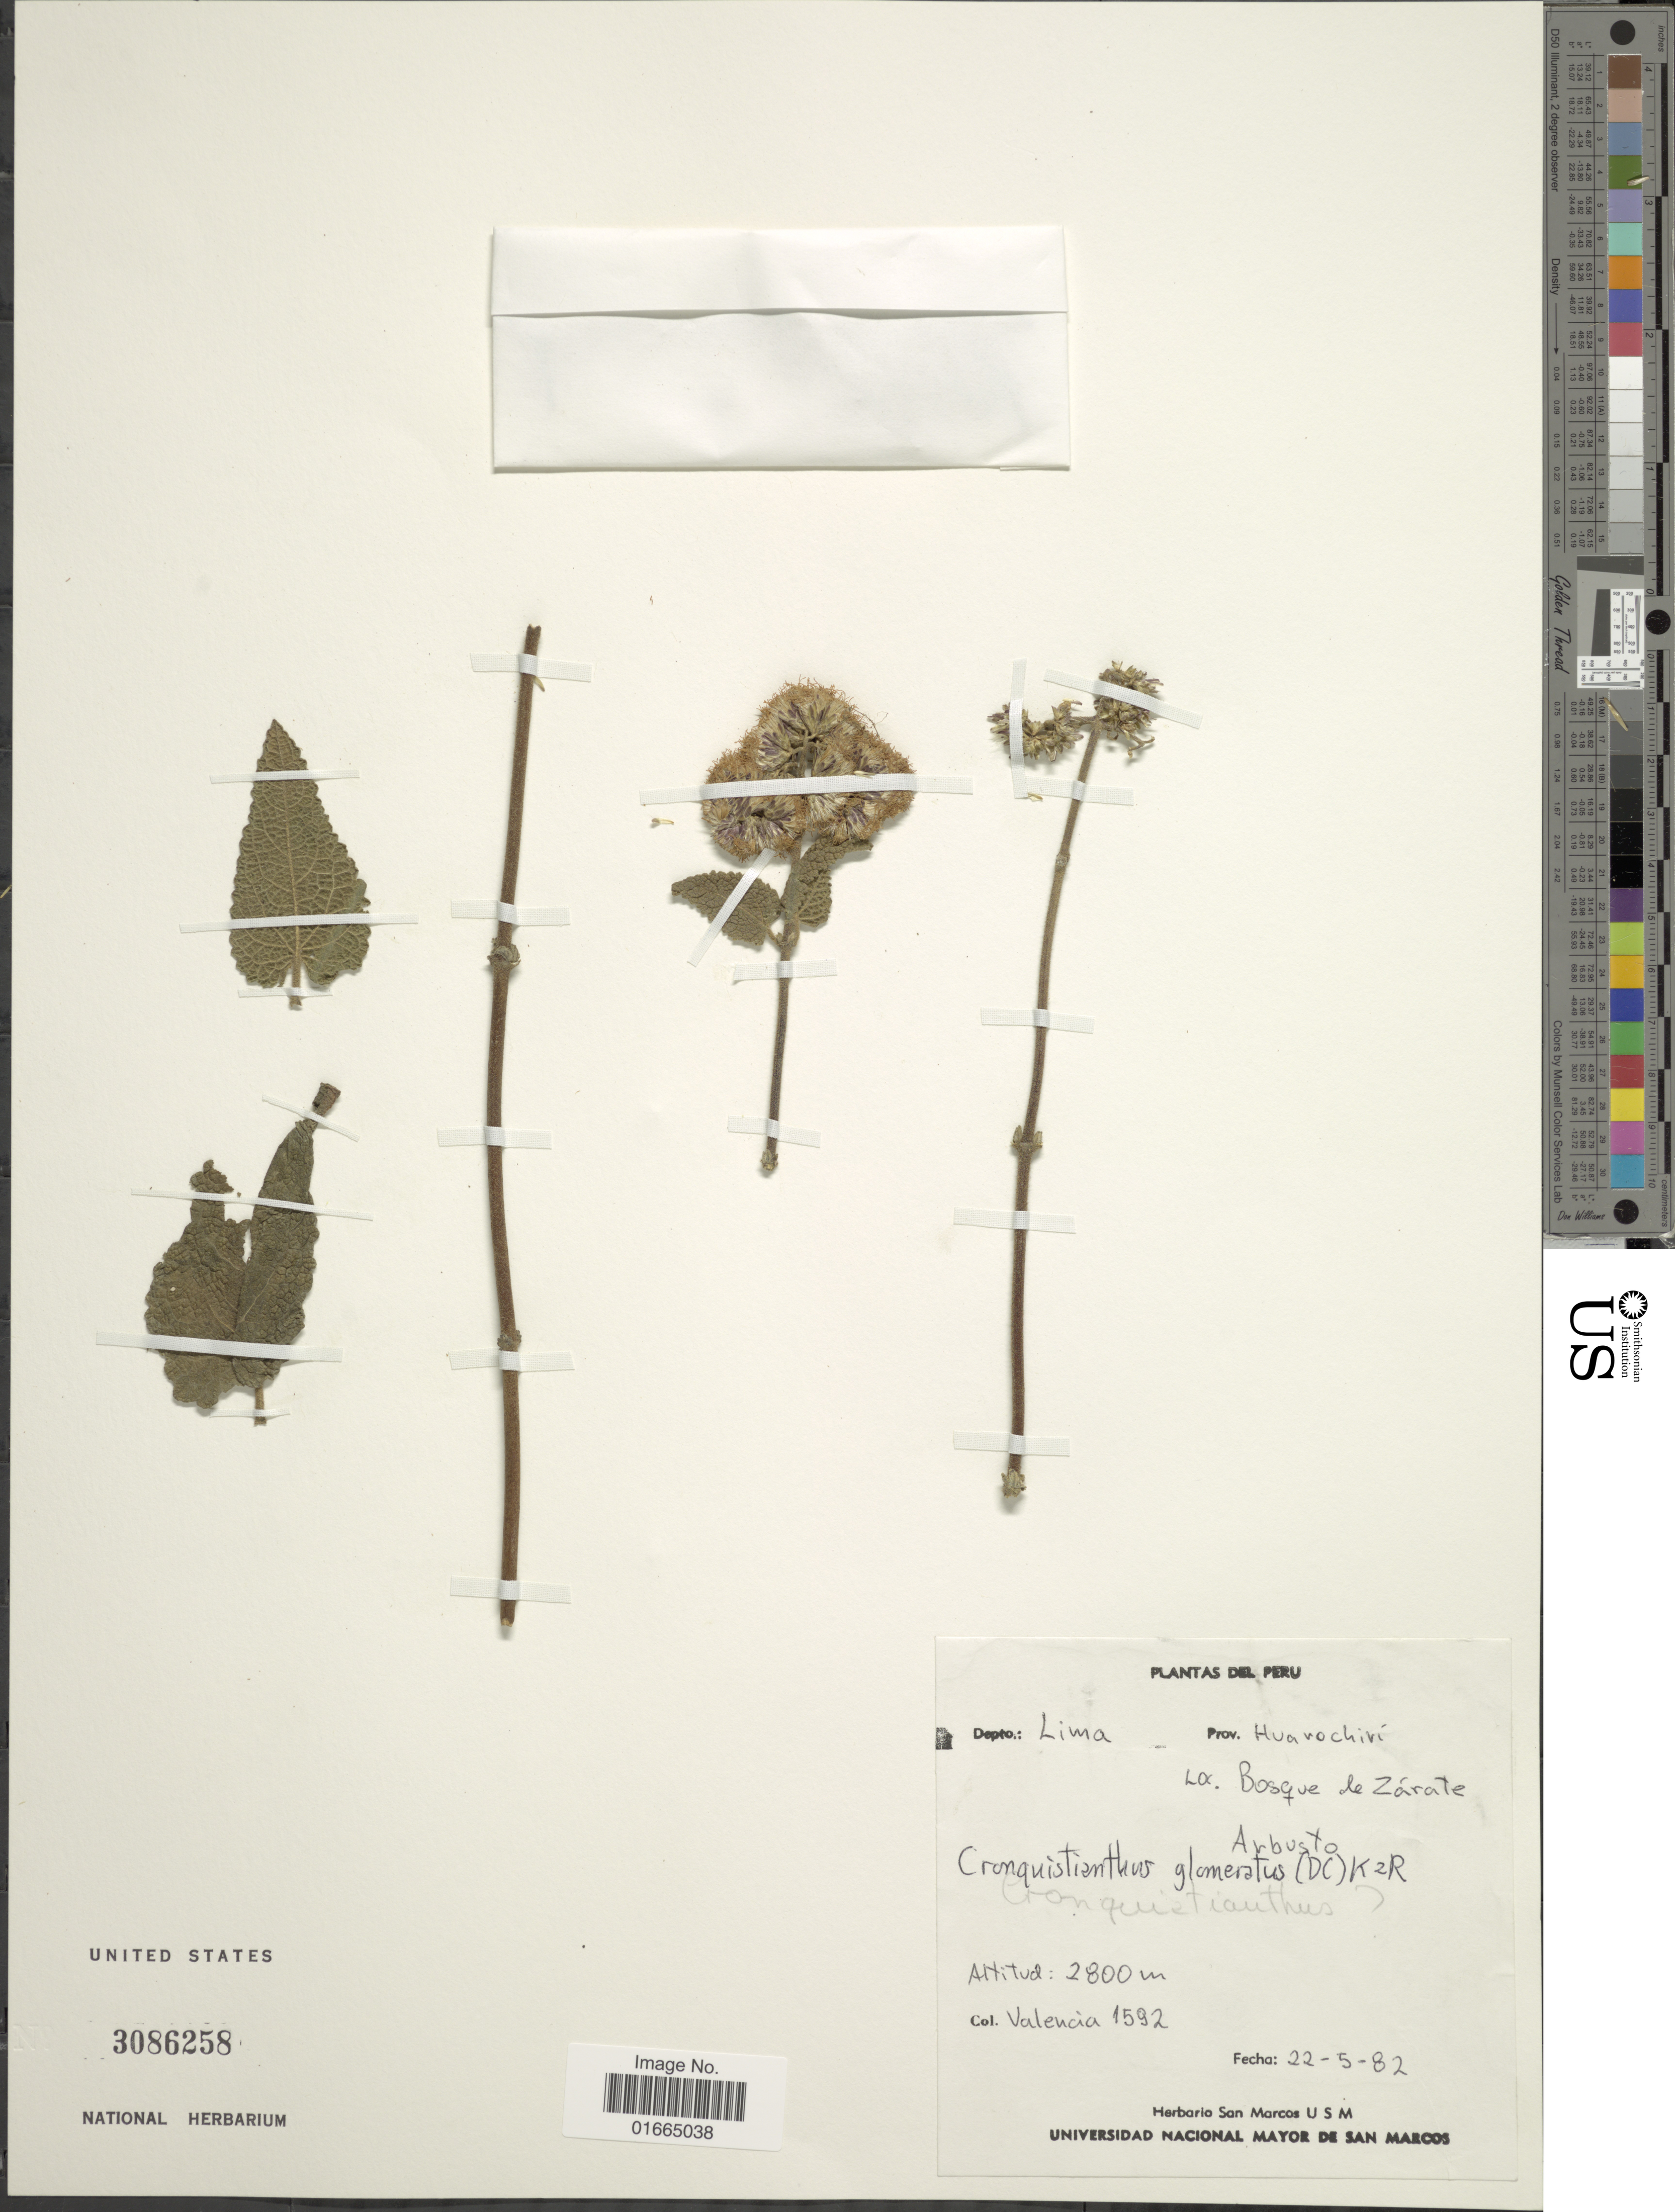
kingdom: Plantae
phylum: Tracheophyta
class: Magnoliopsida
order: Asterales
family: Asteraceae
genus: Cronquistianthus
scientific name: Cronquistianthus glomeratus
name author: (DC.) R.M. King & H. Rob.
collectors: -. Valencia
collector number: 1592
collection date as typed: Transcribed d/m/y: 22/5/82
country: Peru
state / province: Lima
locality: Depto.: Lima. Prov. Huarochiri. Bosque de Zárate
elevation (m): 2800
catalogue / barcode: US 3086258